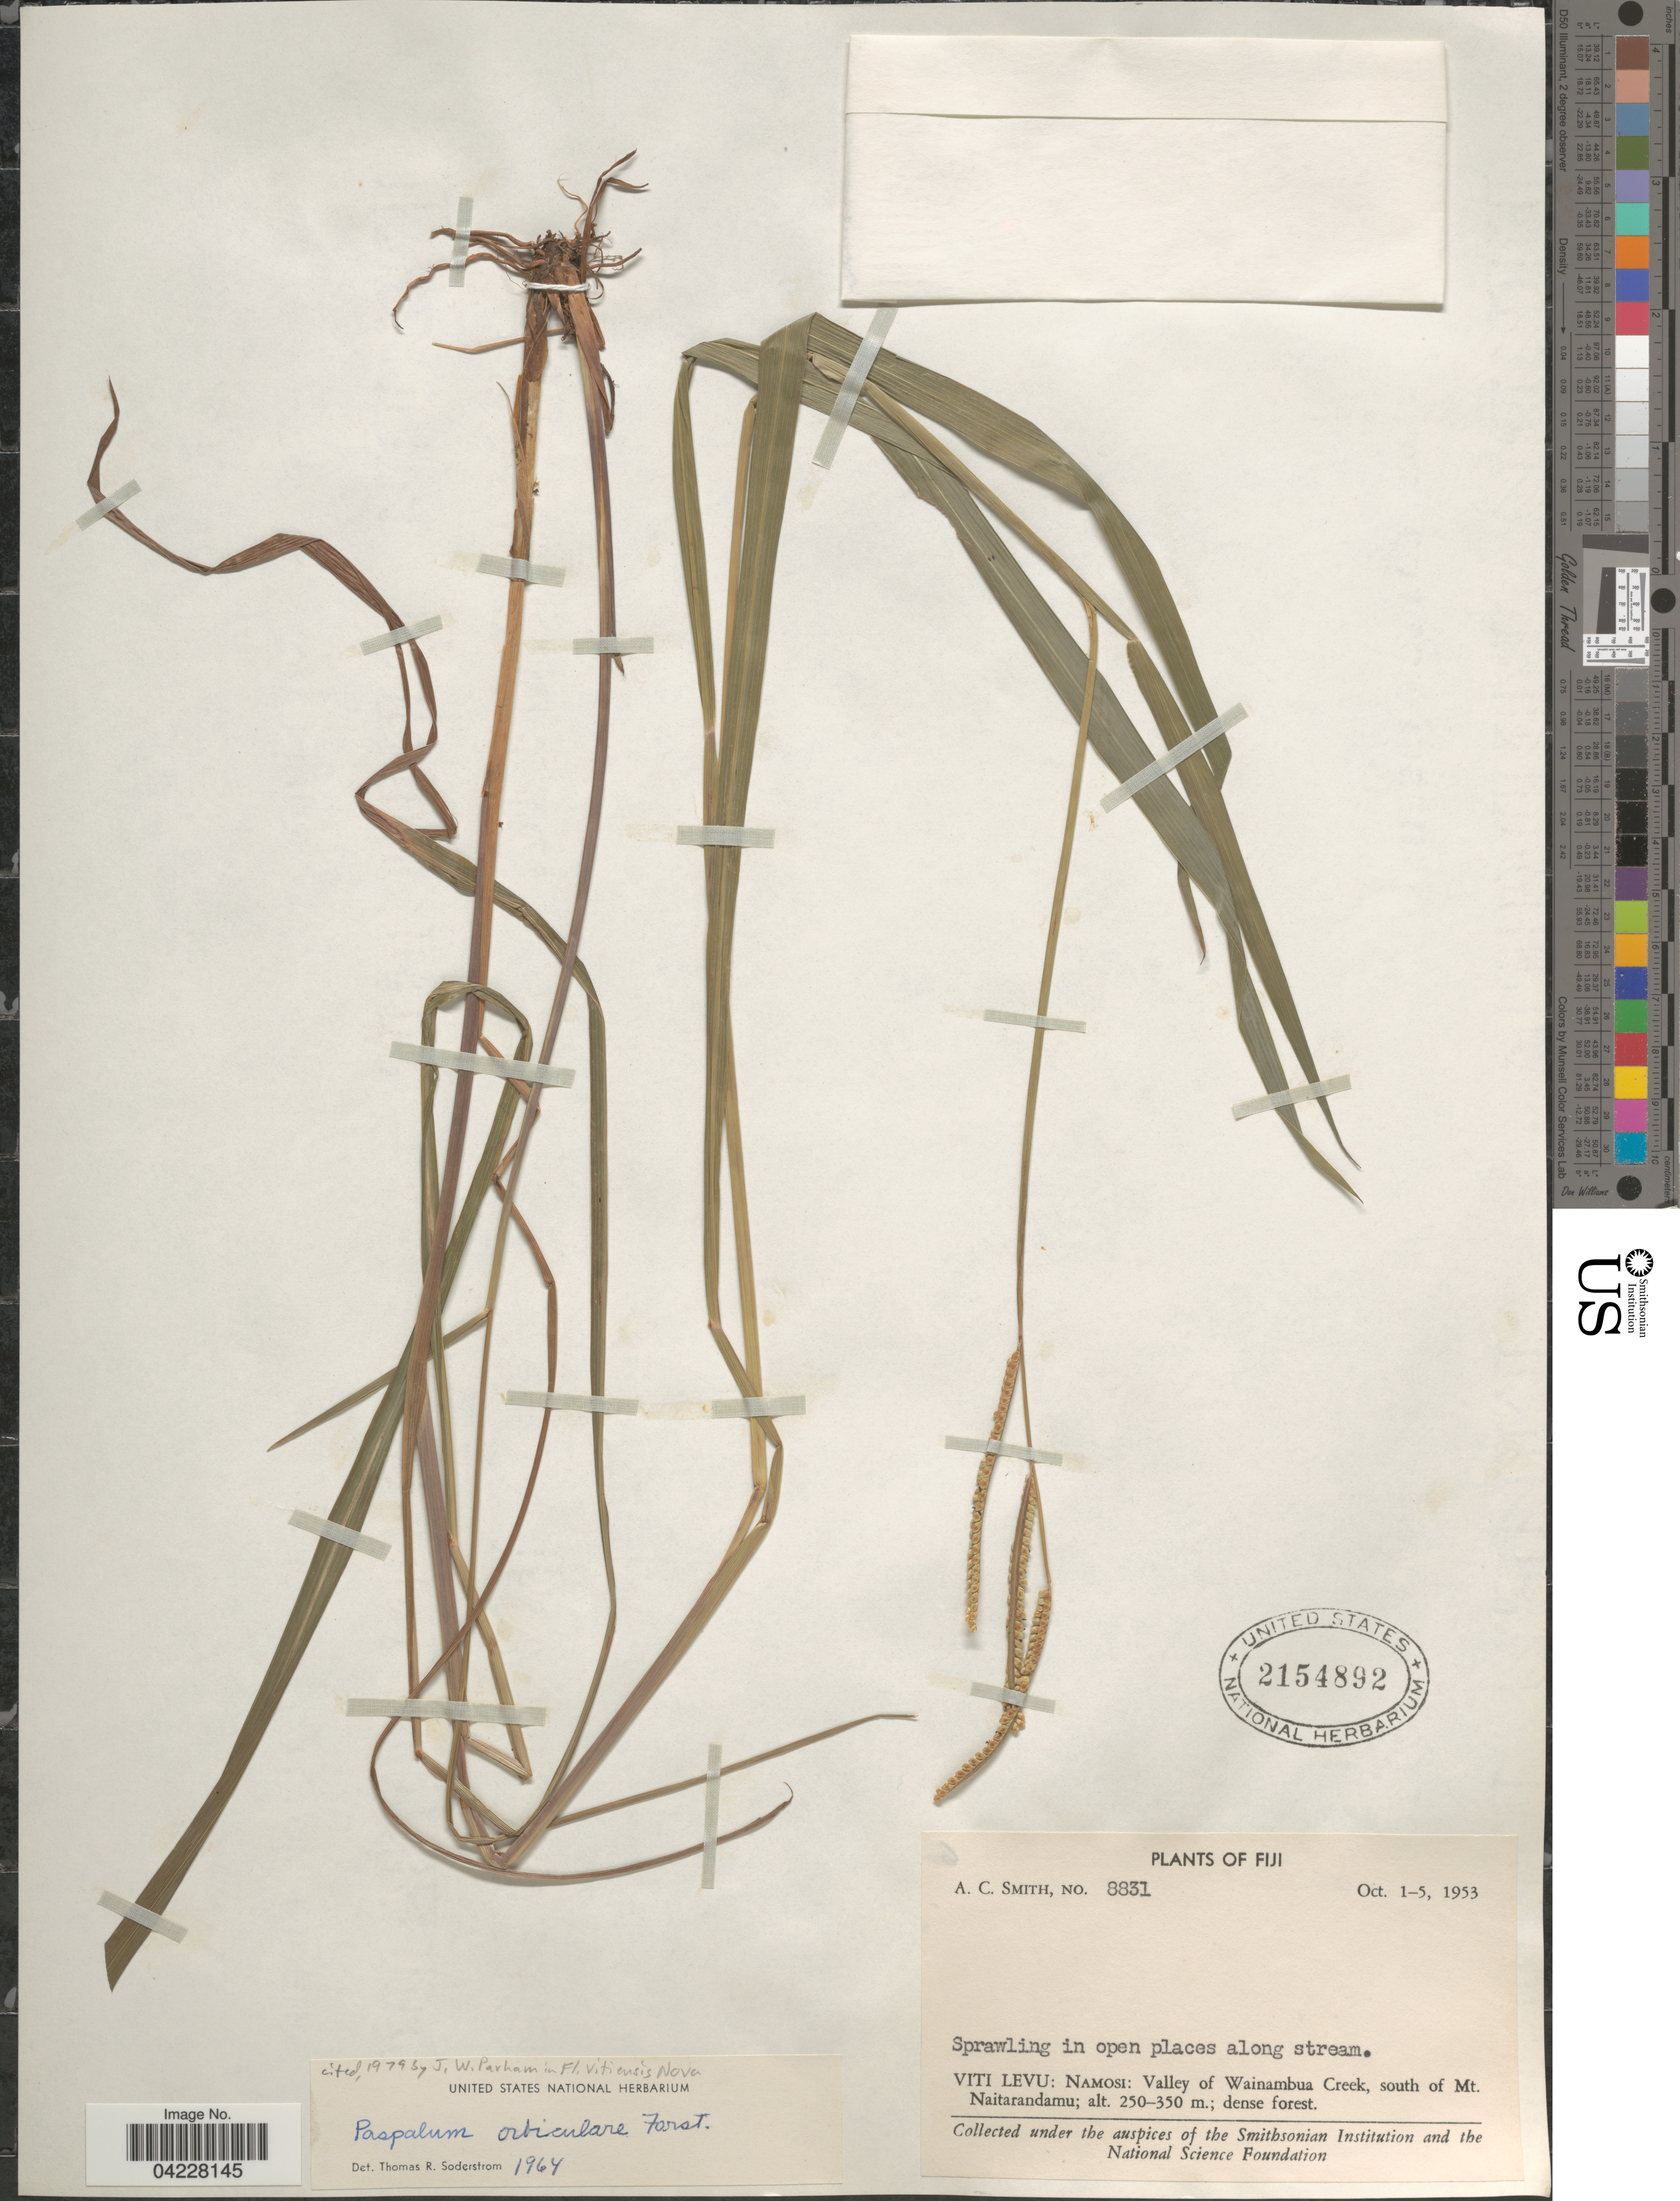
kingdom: Plantae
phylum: Tracheophyta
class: Liliopsida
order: Poales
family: Poaceae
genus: Paspalum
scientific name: Paspalum orbiculare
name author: G. Forst.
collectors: A. C. Smith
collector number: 8831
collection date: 1953-10-01/1953-10-05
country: Fiji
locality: Viti Levu: Namosi: Valley of Wainambua Creek, south of Mt. Naitarandamu.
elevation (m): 250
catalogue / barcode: US 2154892